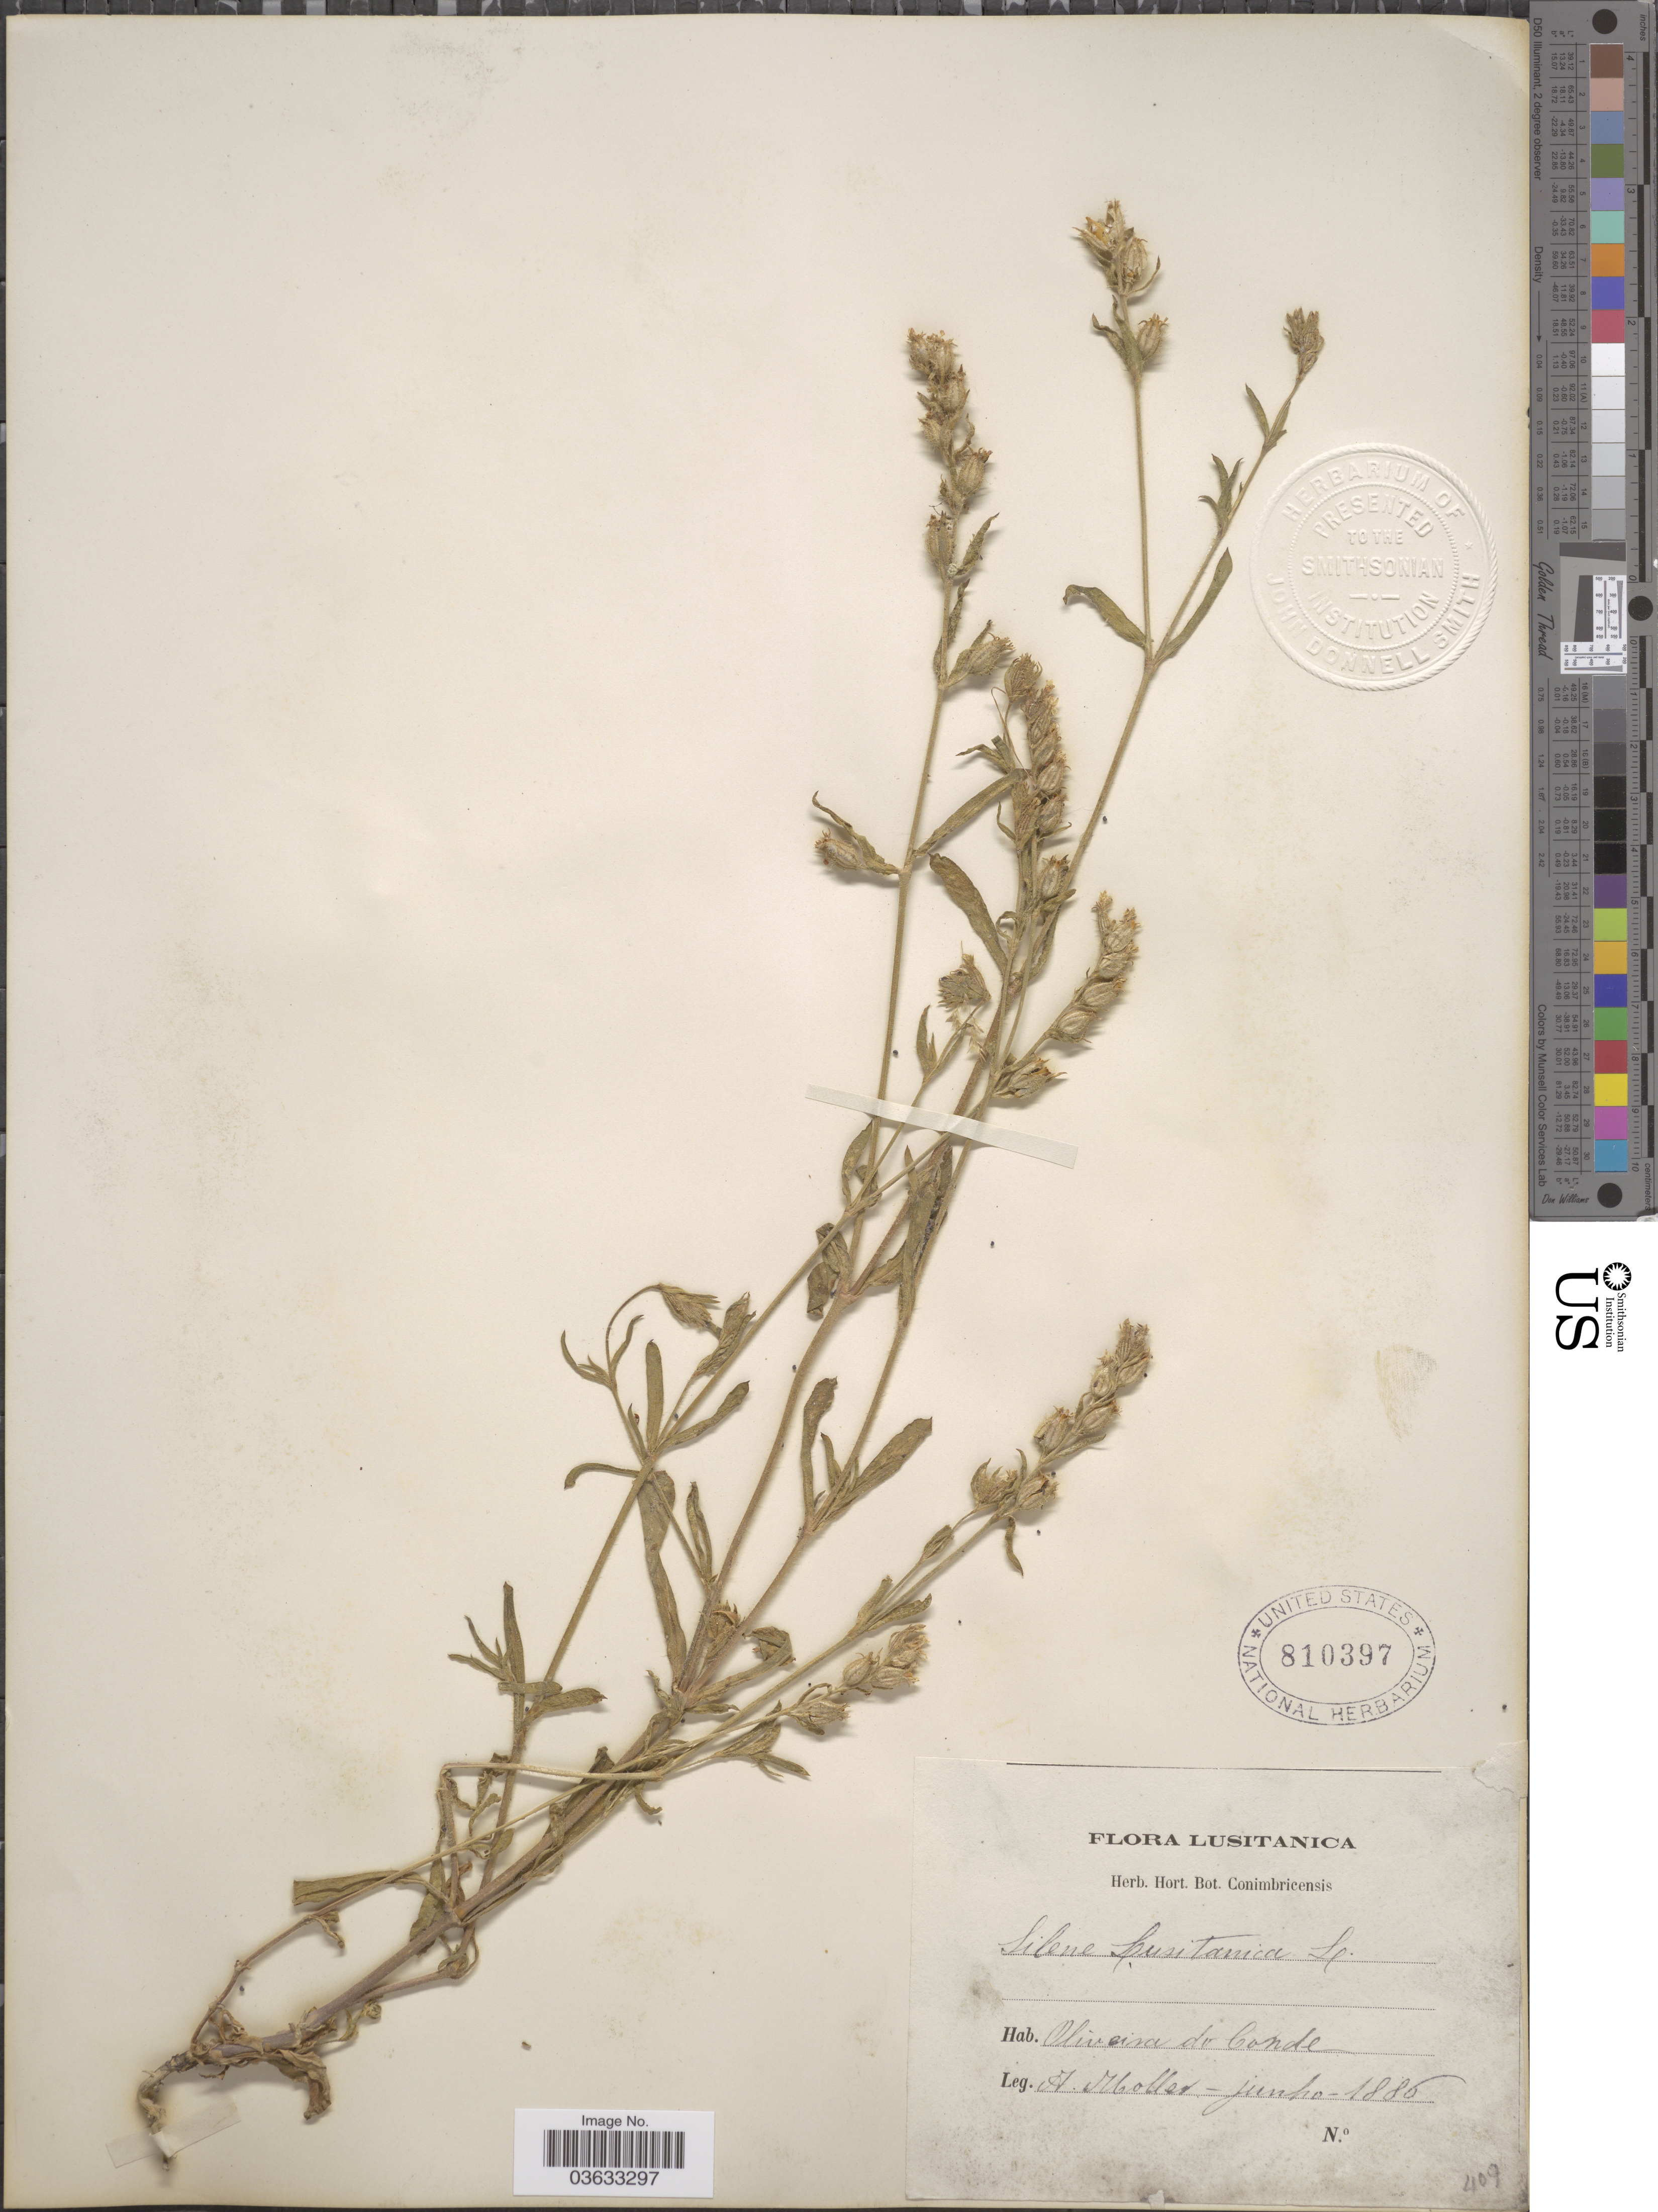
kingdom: Plantae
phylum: Tracheophyta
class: Magnoliopsida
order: Caryophyllales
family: Caryophyllaceae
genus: Silene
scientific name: Silene lusitanica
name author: L.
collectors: A. Moller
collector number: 409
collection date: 1885-06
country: Portugal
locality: Lusitanica. Oliveira do Conde.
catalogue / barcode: US 810397